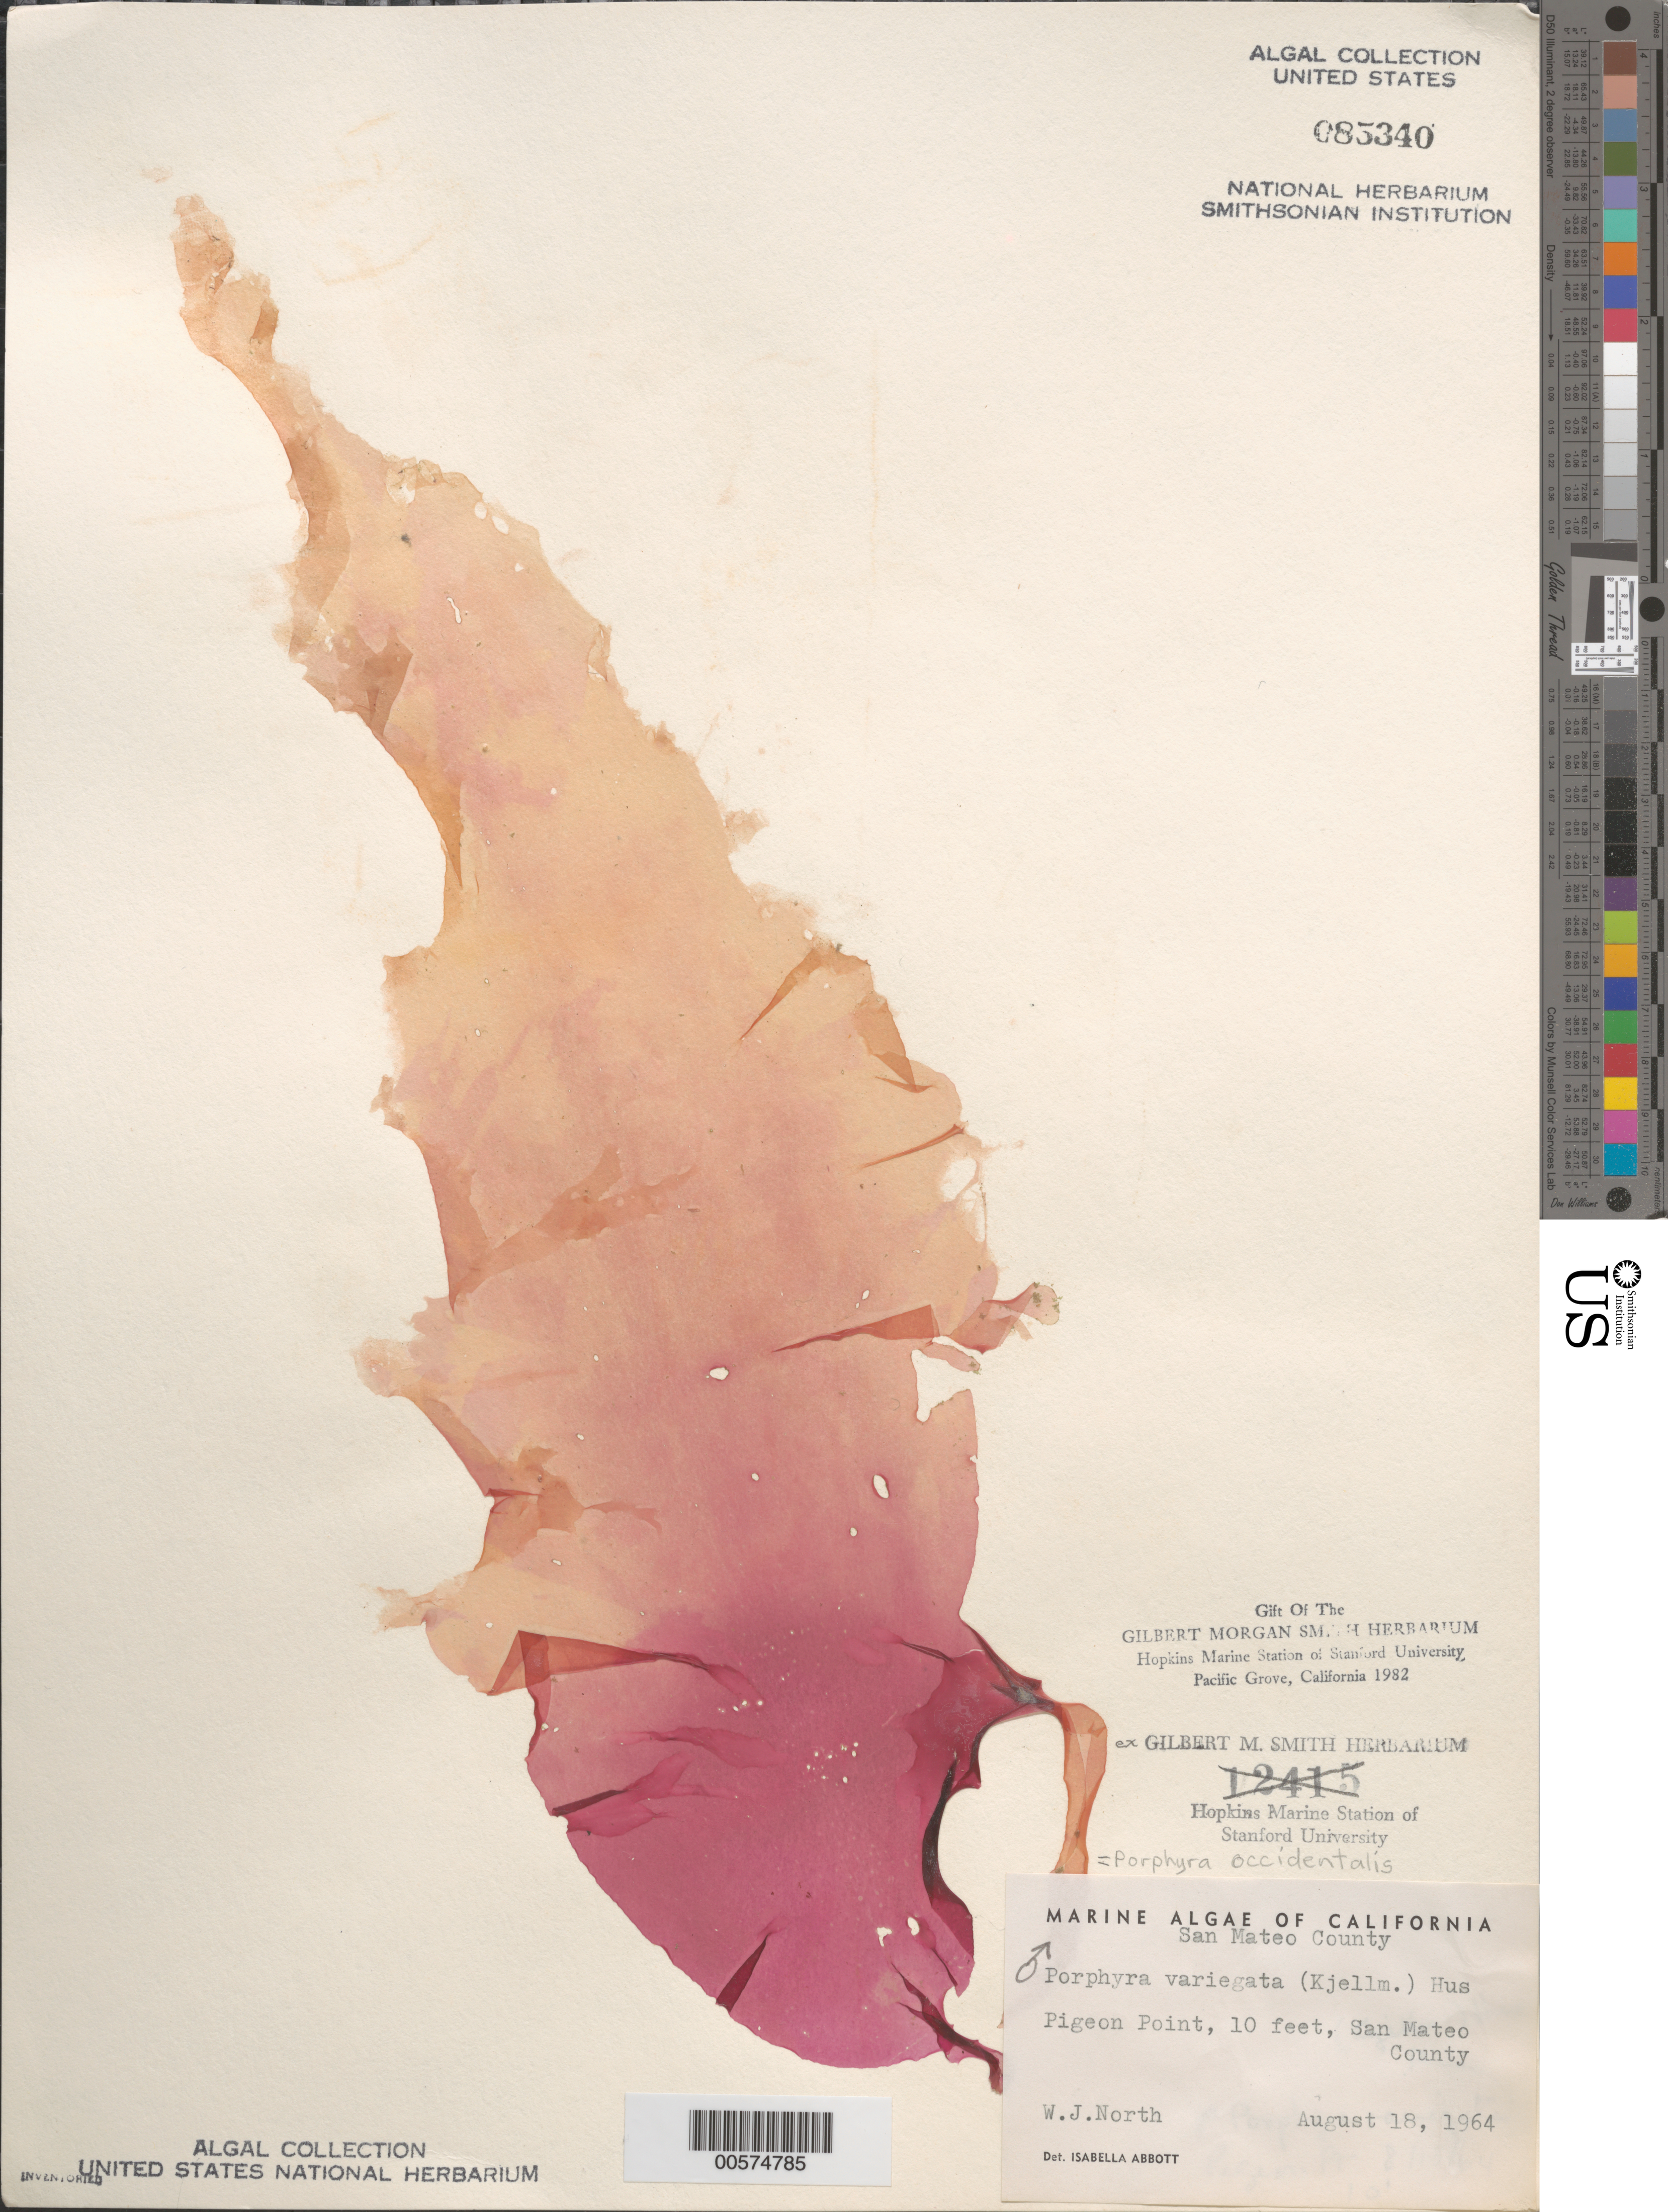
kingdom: Plantae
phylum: Rhodophyta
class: Bangiophyceae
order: Bangiales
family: Bangiaceae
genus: Porphyra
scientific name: Porphyra occidentalis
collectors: W. North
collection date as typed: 18 Aug 1964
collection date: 1964-08-18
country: United States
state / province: California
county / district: San Mateo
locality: Pigeon Point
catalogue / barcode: US 85340